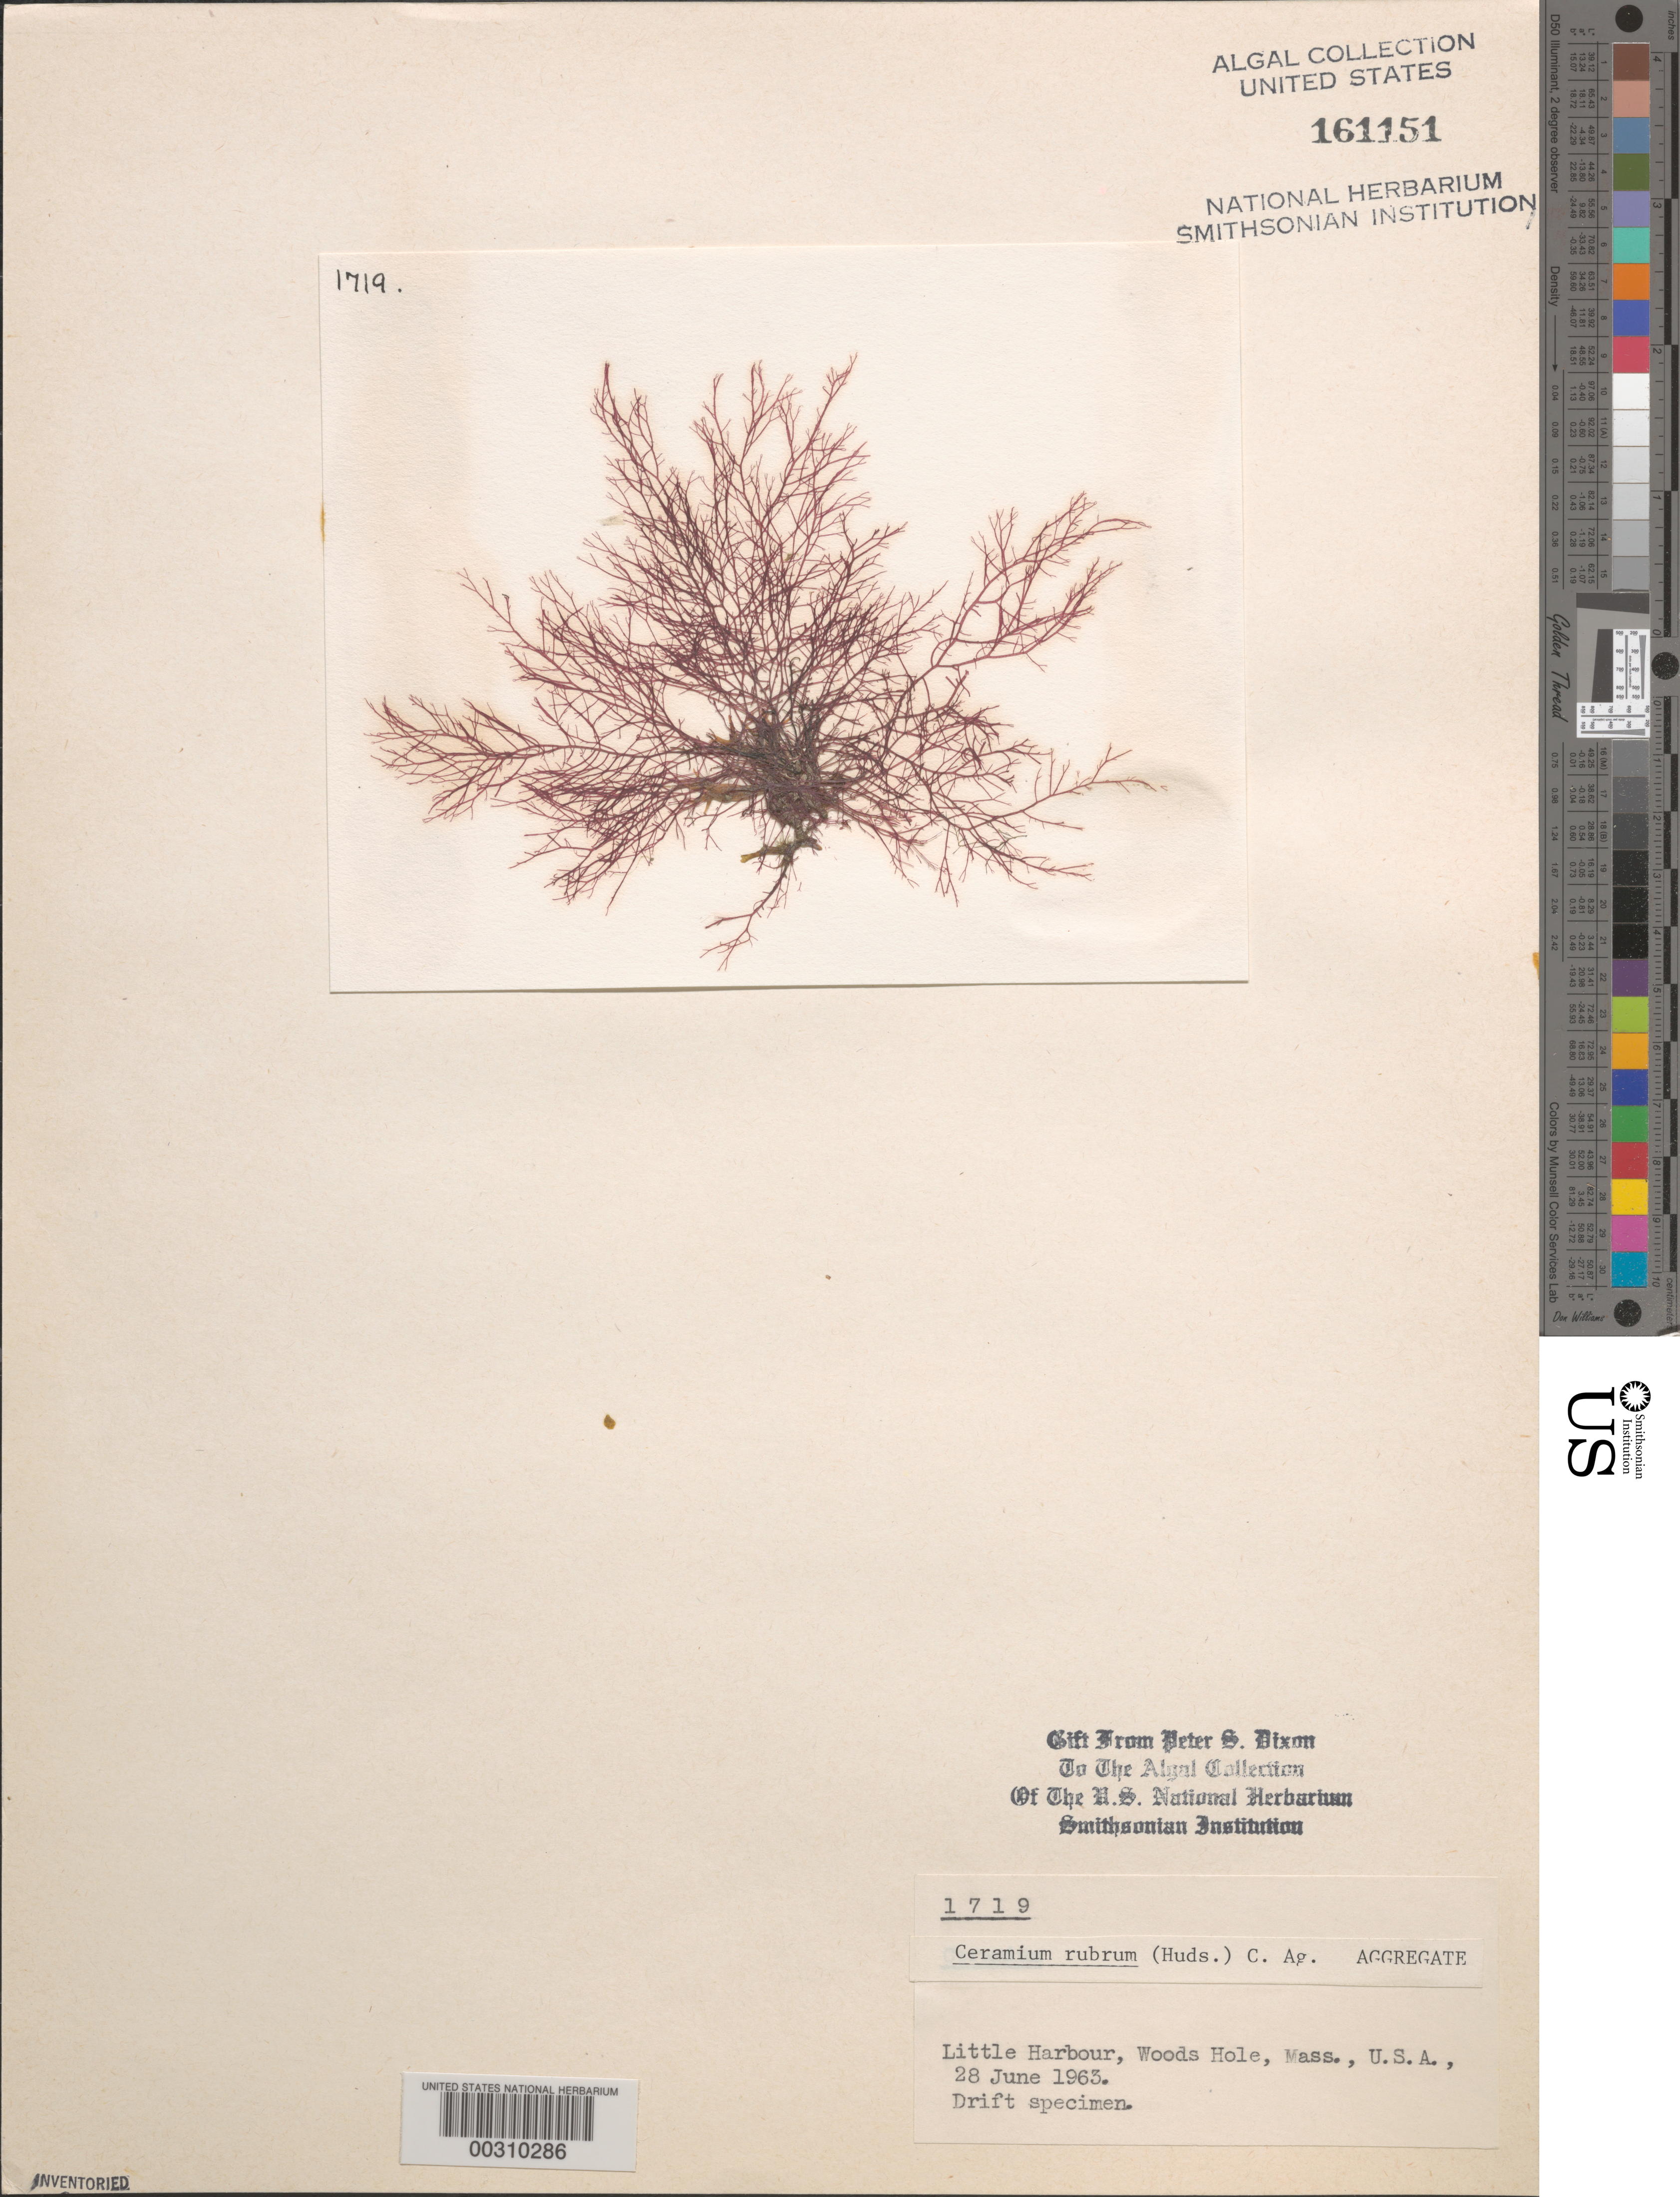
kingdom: Plantae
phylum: Rhodophyta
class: Florideophyceae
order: Ceramiales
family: Ceramiaceae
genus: Ceramium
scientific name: Ceramium rubrum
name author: C. Agardh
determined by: Dixon, P. S.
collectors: P. S. Dixon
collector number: PSD 1719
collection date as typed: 28 Jun 1963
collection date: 1963-06-28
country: United States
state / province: Massachusetts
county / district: Barnstable County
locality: Woods Hole, Little Harbor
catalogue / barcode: US 161151